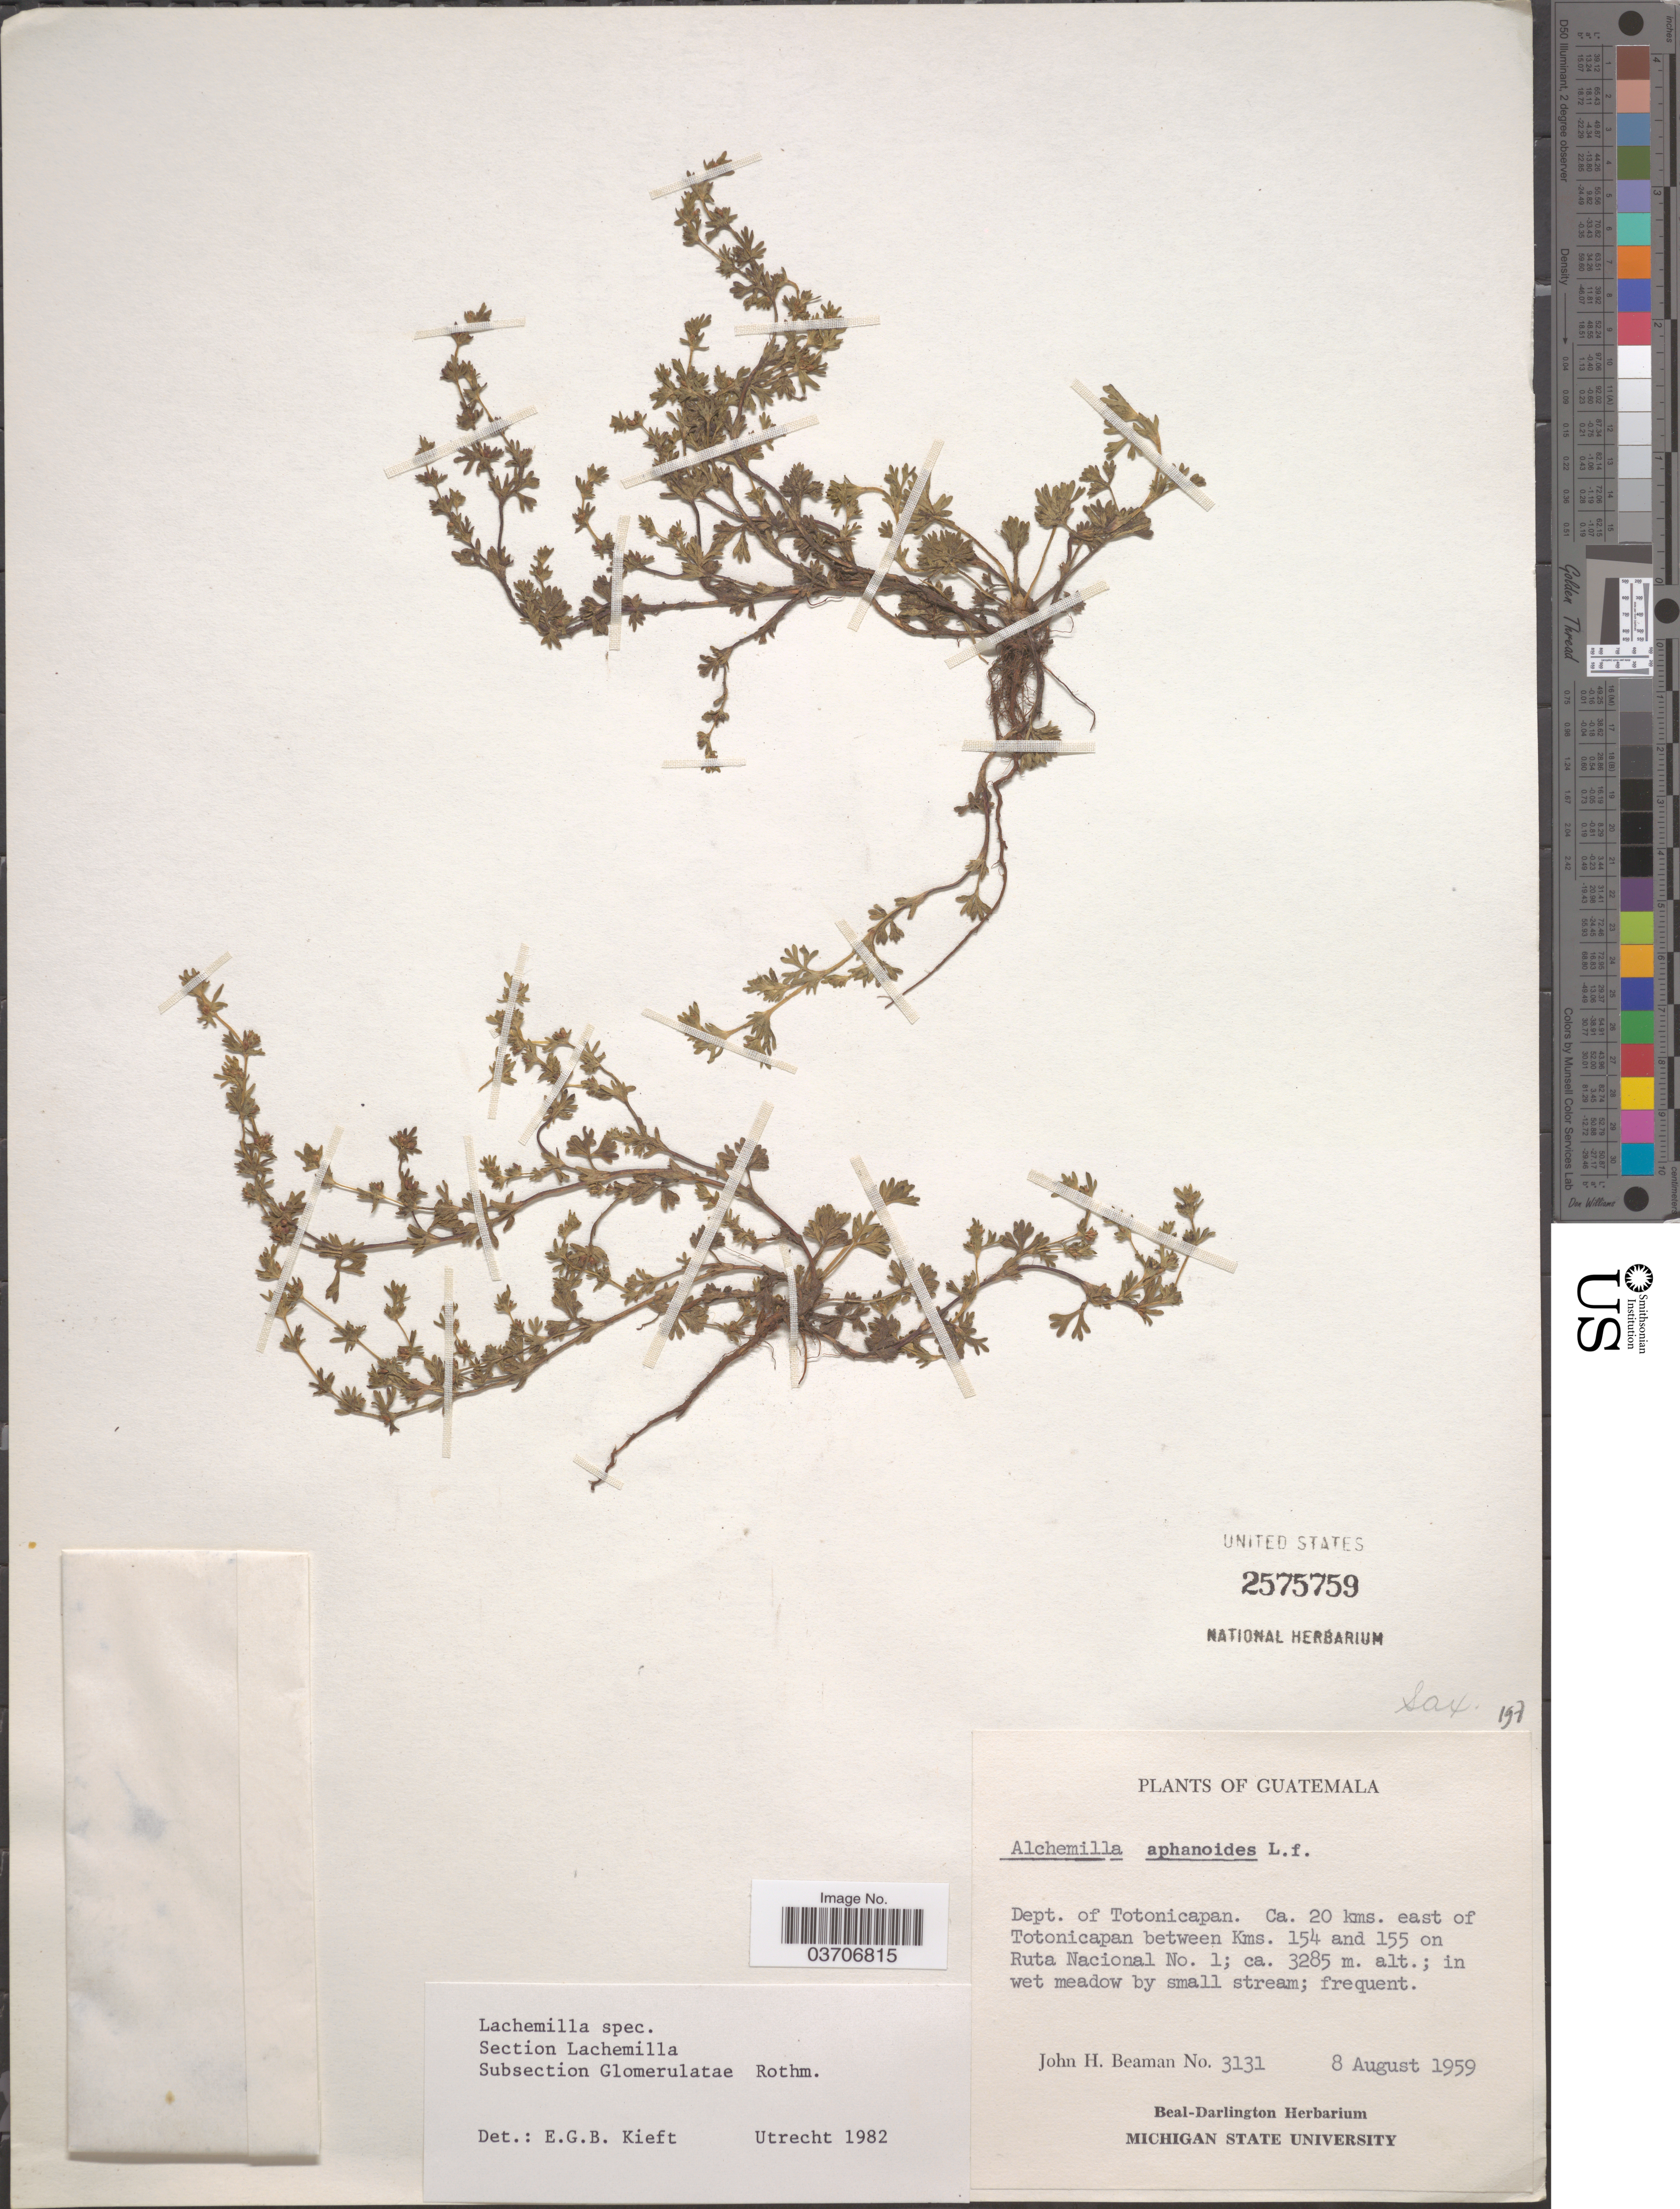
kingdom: Plantae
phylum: Tracheophyta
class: Magnoliopsida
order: Rosales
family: Rosaceae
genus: Lachemilla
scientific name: Lachemilla sp.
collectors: J. H. Beaman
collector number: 3131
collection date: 1959-08-08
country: Guatemala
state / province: Totonicapan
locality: Dept. of Totonicapan. Ca. 20 kms. east of Totonicapan between Kms. 154 and 155 on Ruta Nacional No. 1.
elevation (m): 3285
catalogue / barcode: US 2575759